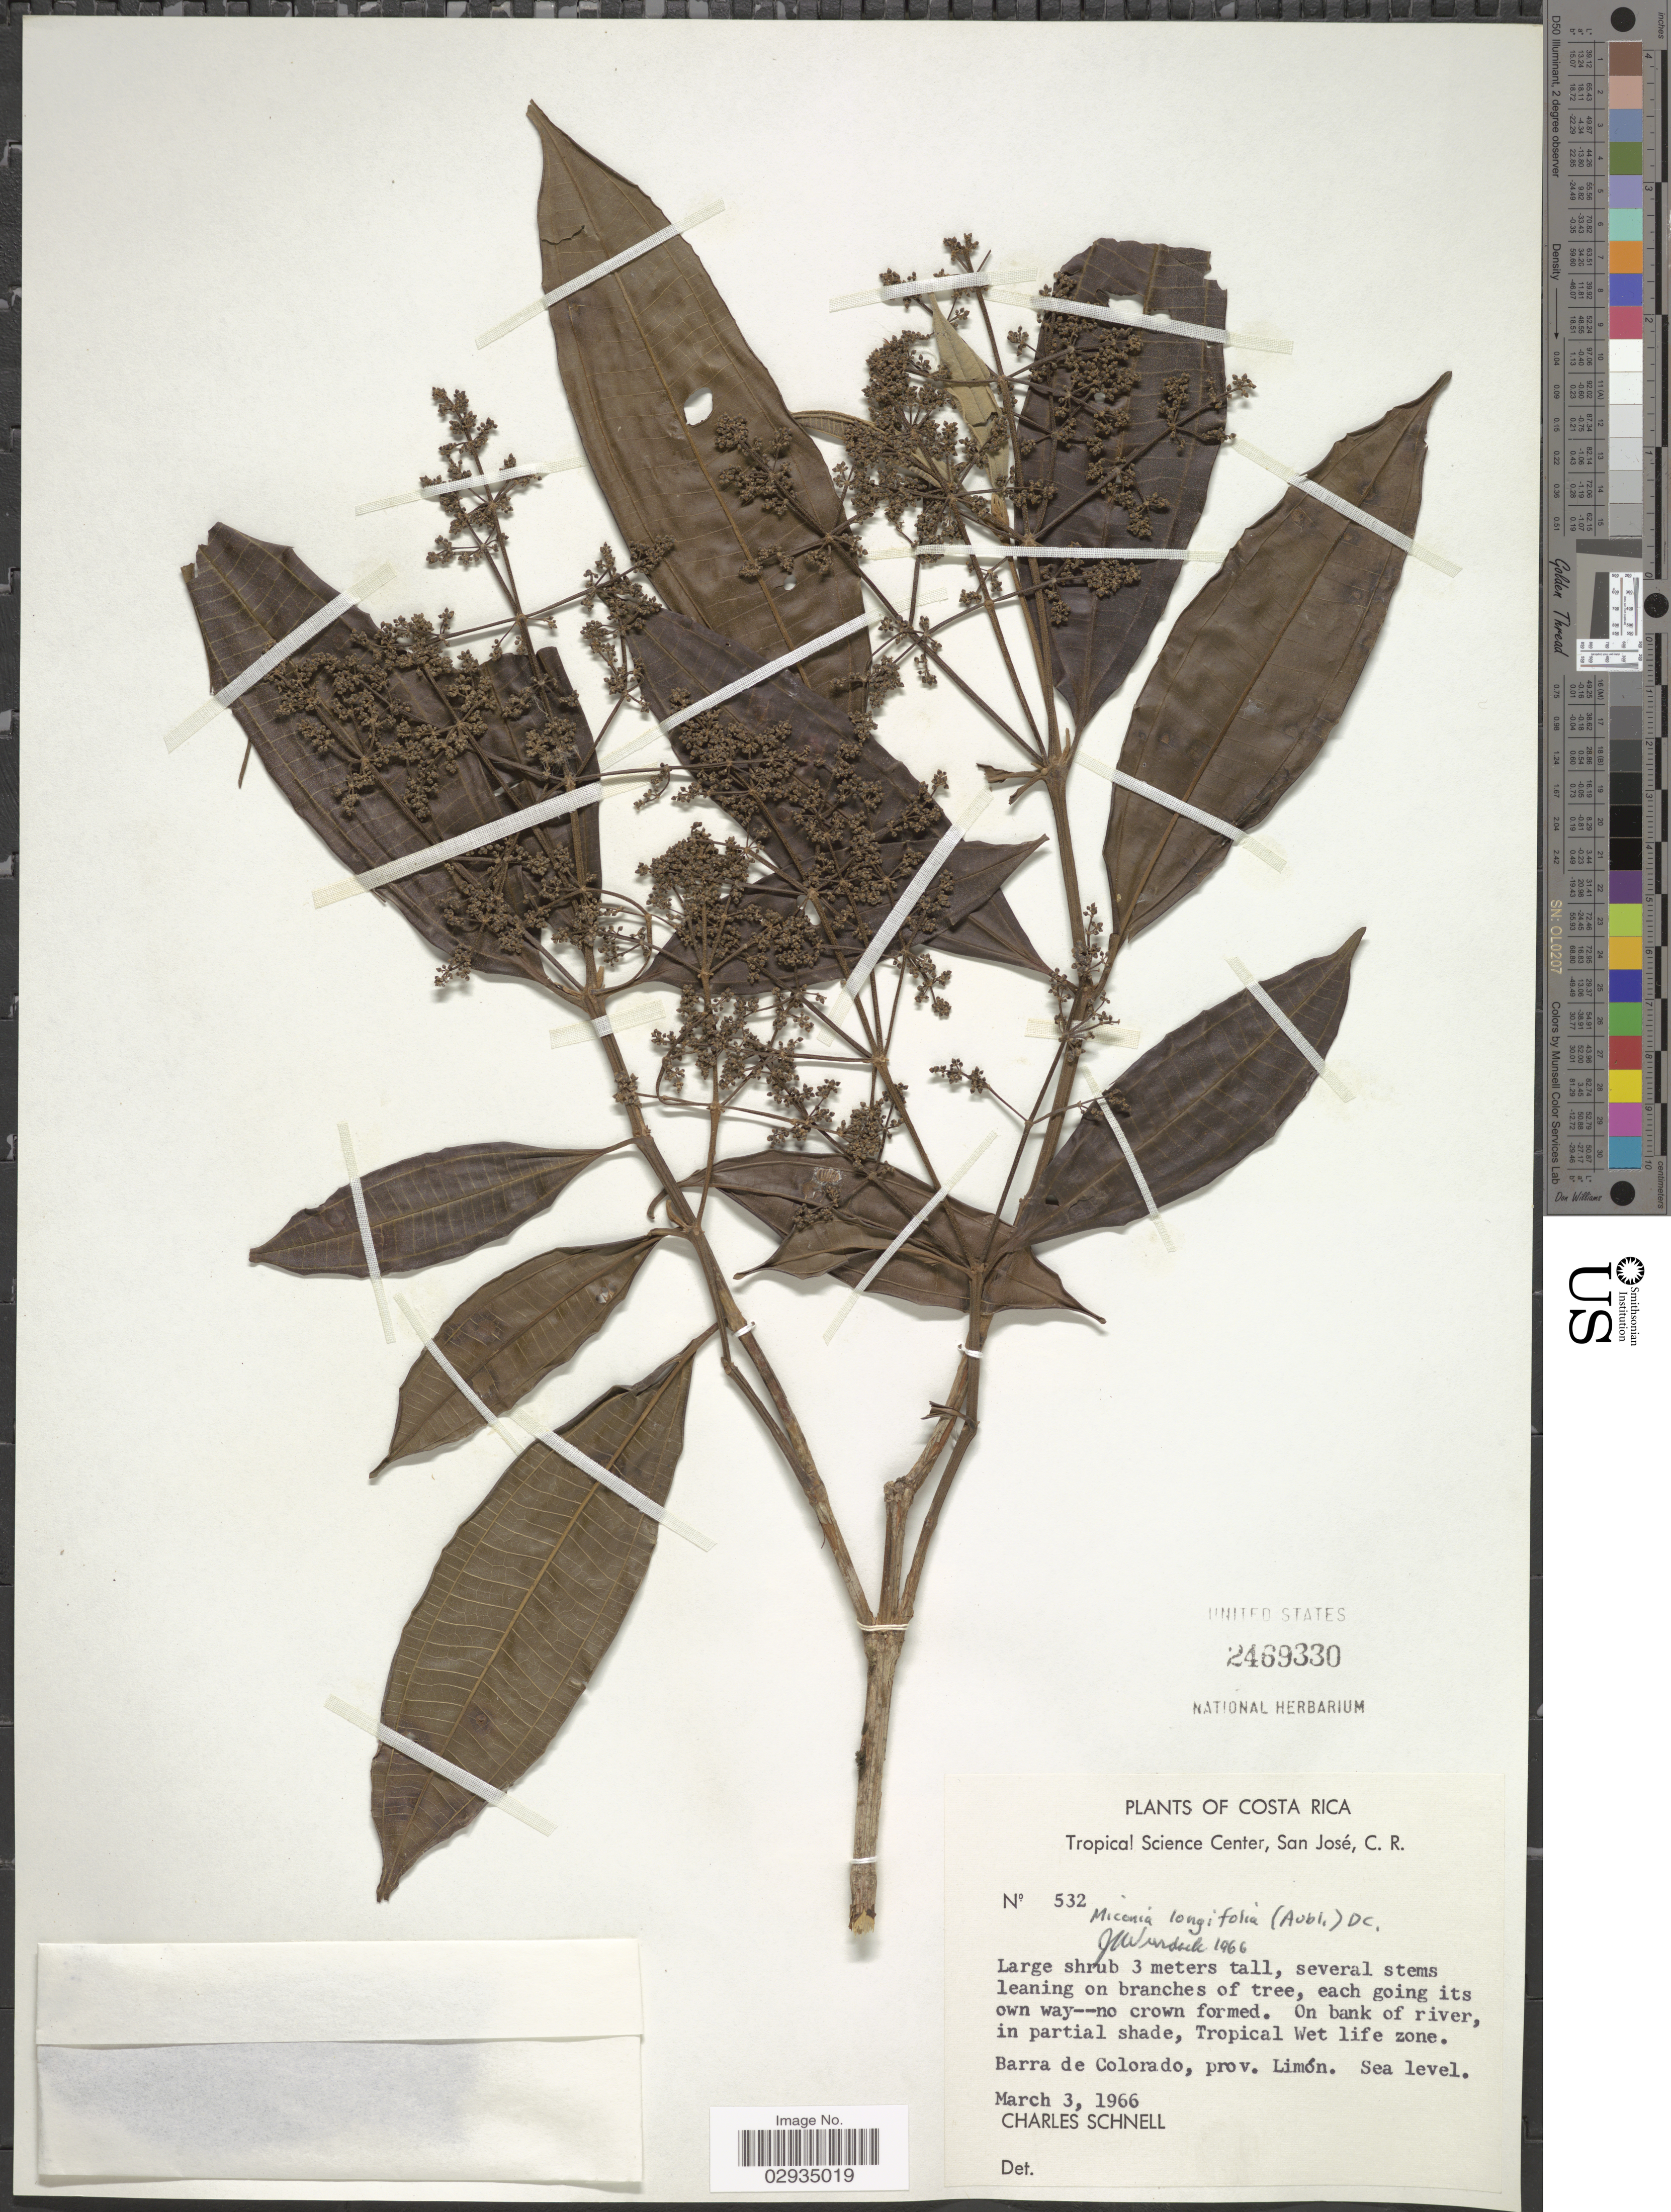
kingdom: Plantae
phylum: Tracheophyta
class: Magnoliopsida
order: Myrtales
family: Melastomataceae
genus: Miconia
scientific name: Miconia longifolia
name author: (Aubl.) DC.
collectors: C. Schnell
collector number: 532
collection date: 1966-03-03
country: Costa Rica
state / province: Limón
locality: On bank of river, in partial shadem Tropical Wet Life zone. Barro de Colorado.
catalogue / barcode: US 2469330